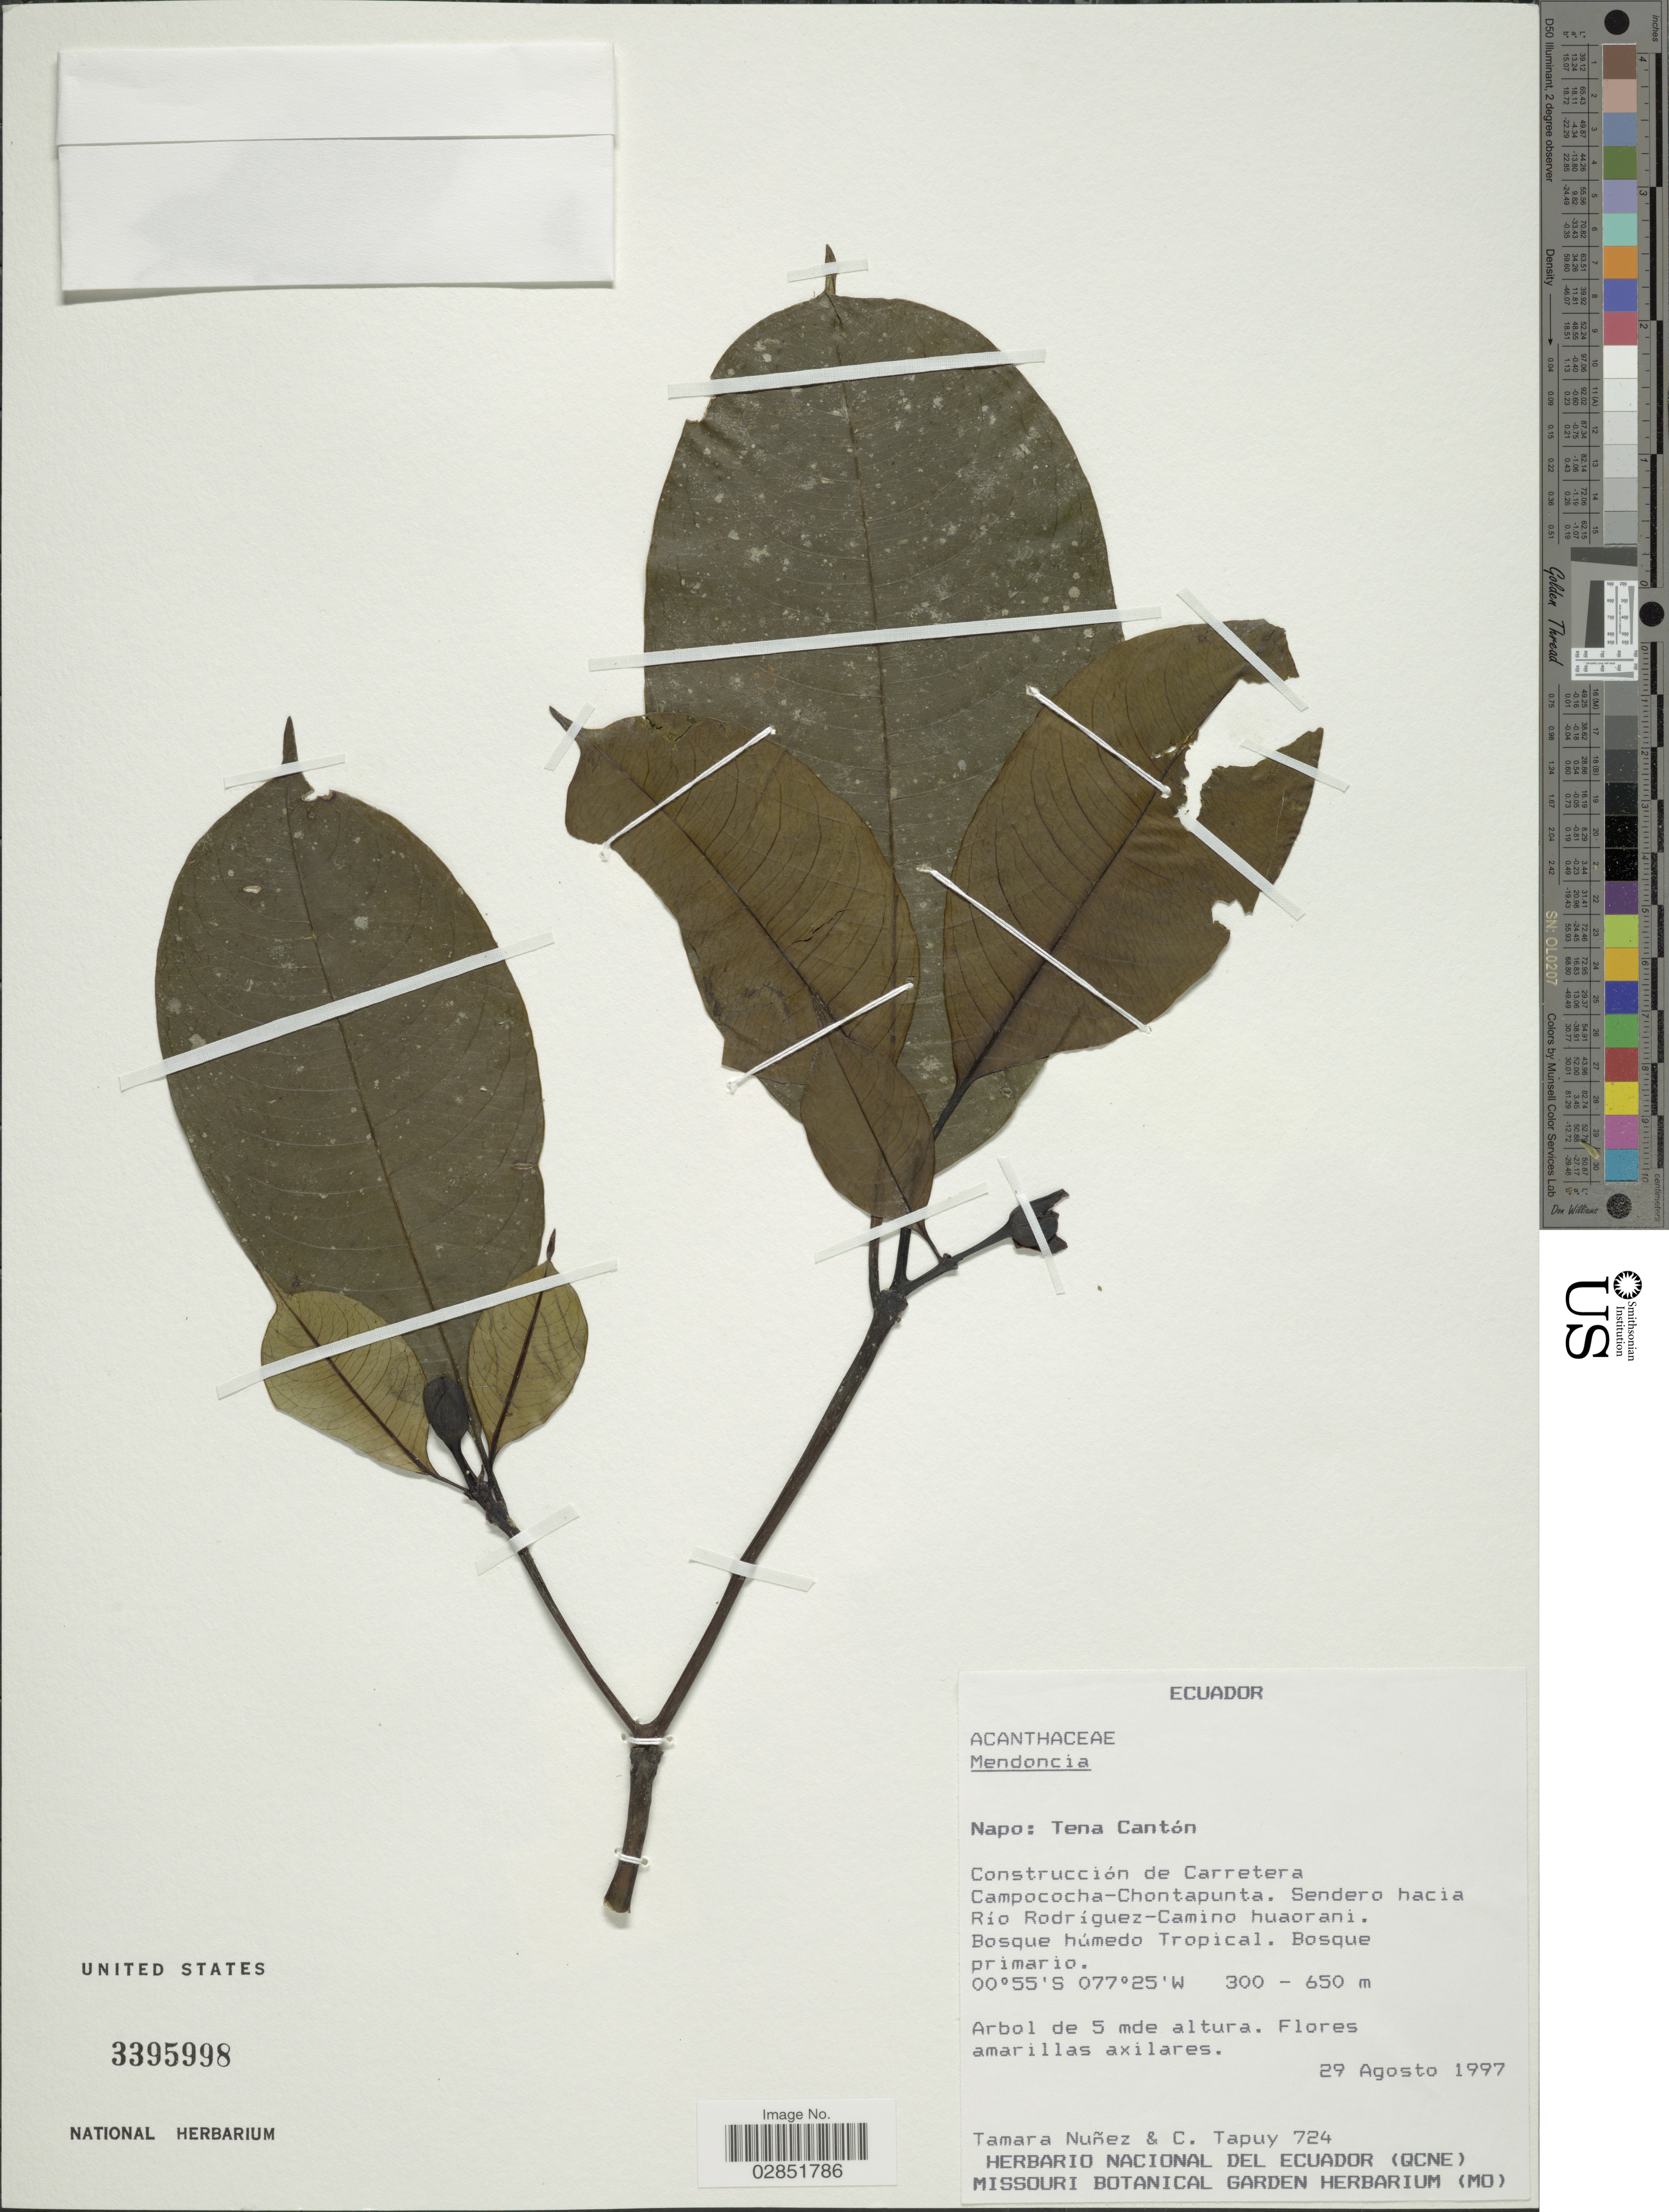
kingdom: Plantae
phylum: Tracheophyta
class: Magnoliopsida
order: Lamiales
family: Acanthaceae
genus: Mendoncia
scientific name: Mendoncia sp.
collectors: T. Núñez & C. Tapuy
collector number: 724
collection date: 1997-08-29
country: Ecuador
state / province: Napo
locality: Tena Cantón. Construcción de Carretera Campococha-Chontapunta. Sendero hacia Río Rodríguez-Camino huaorani.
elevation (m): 300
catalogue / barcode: US 3395998